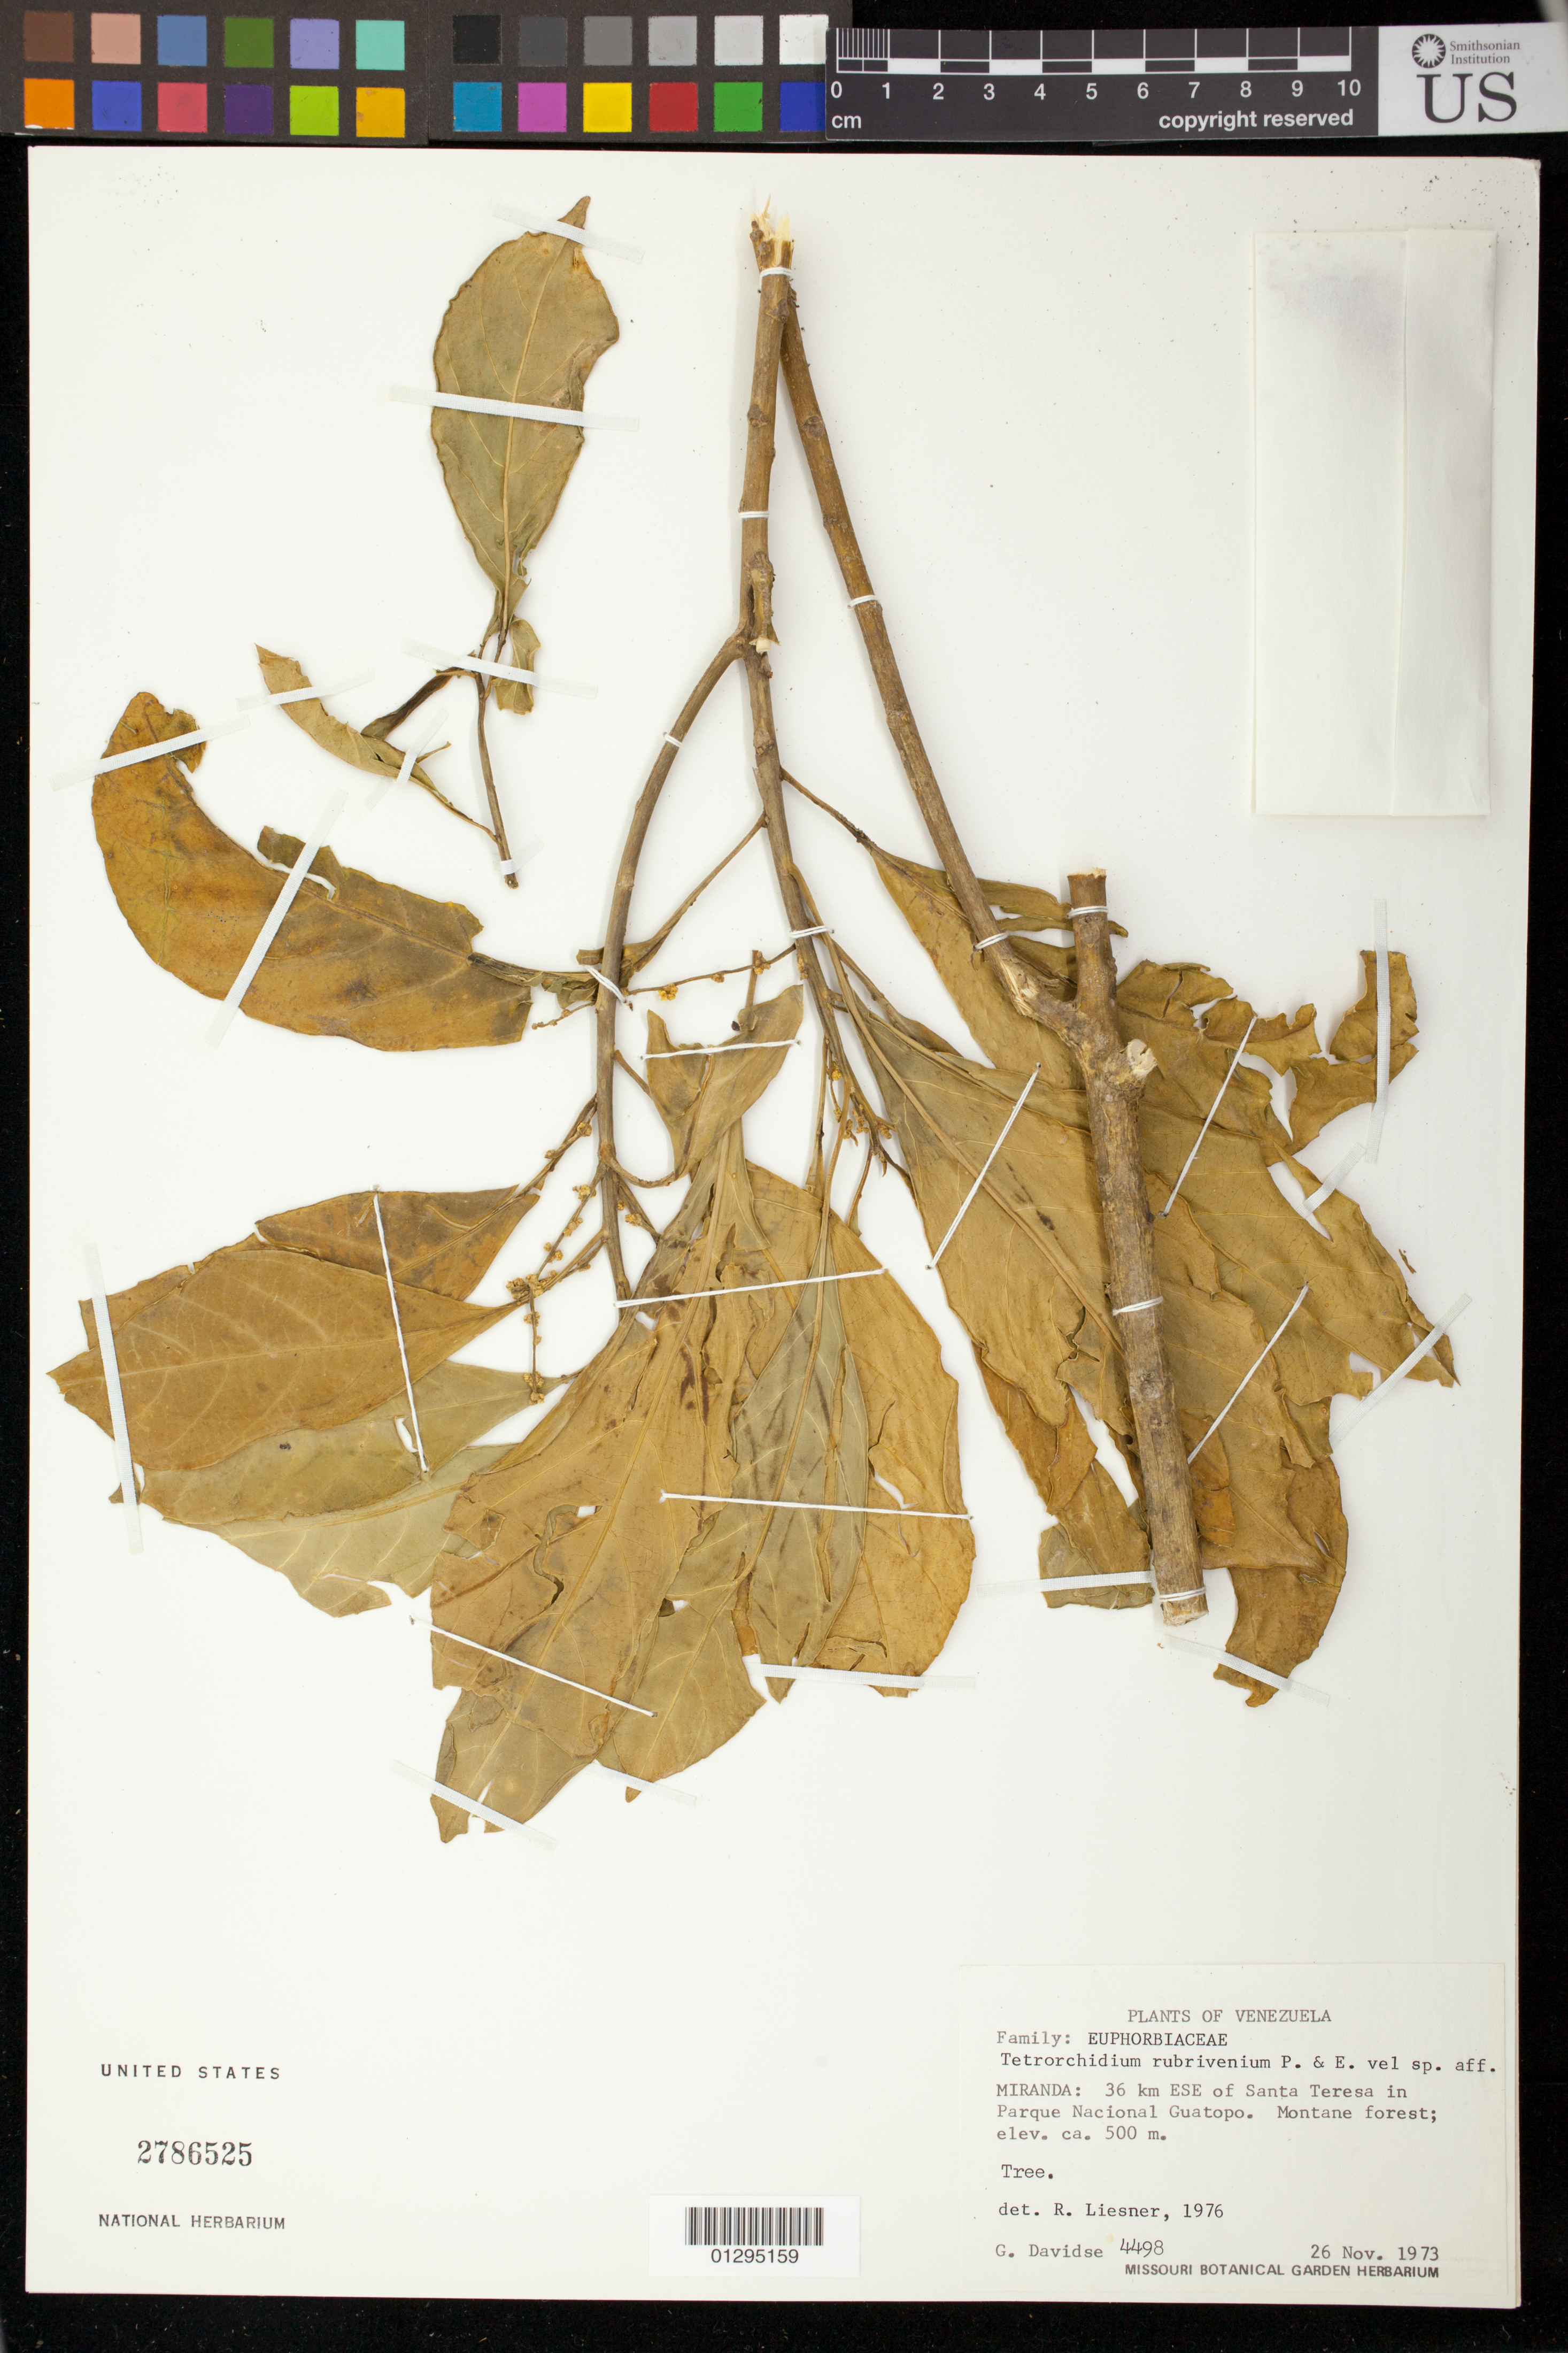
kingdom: Plantae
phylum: Tracheophyta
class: Magnoliopsida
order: Malpighiales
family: Euphorbiaceae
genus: Tetrorchidium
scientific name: Tetrorchidium rubrivenium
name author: Poepp.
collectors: G. Davidse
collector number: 4498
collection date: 1973-11-26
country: Venezuela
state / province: Miranda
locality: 36 km ESE of Santa Teresa in Parque Nacional Guatopo.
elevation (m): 500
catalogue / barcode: US 2786525